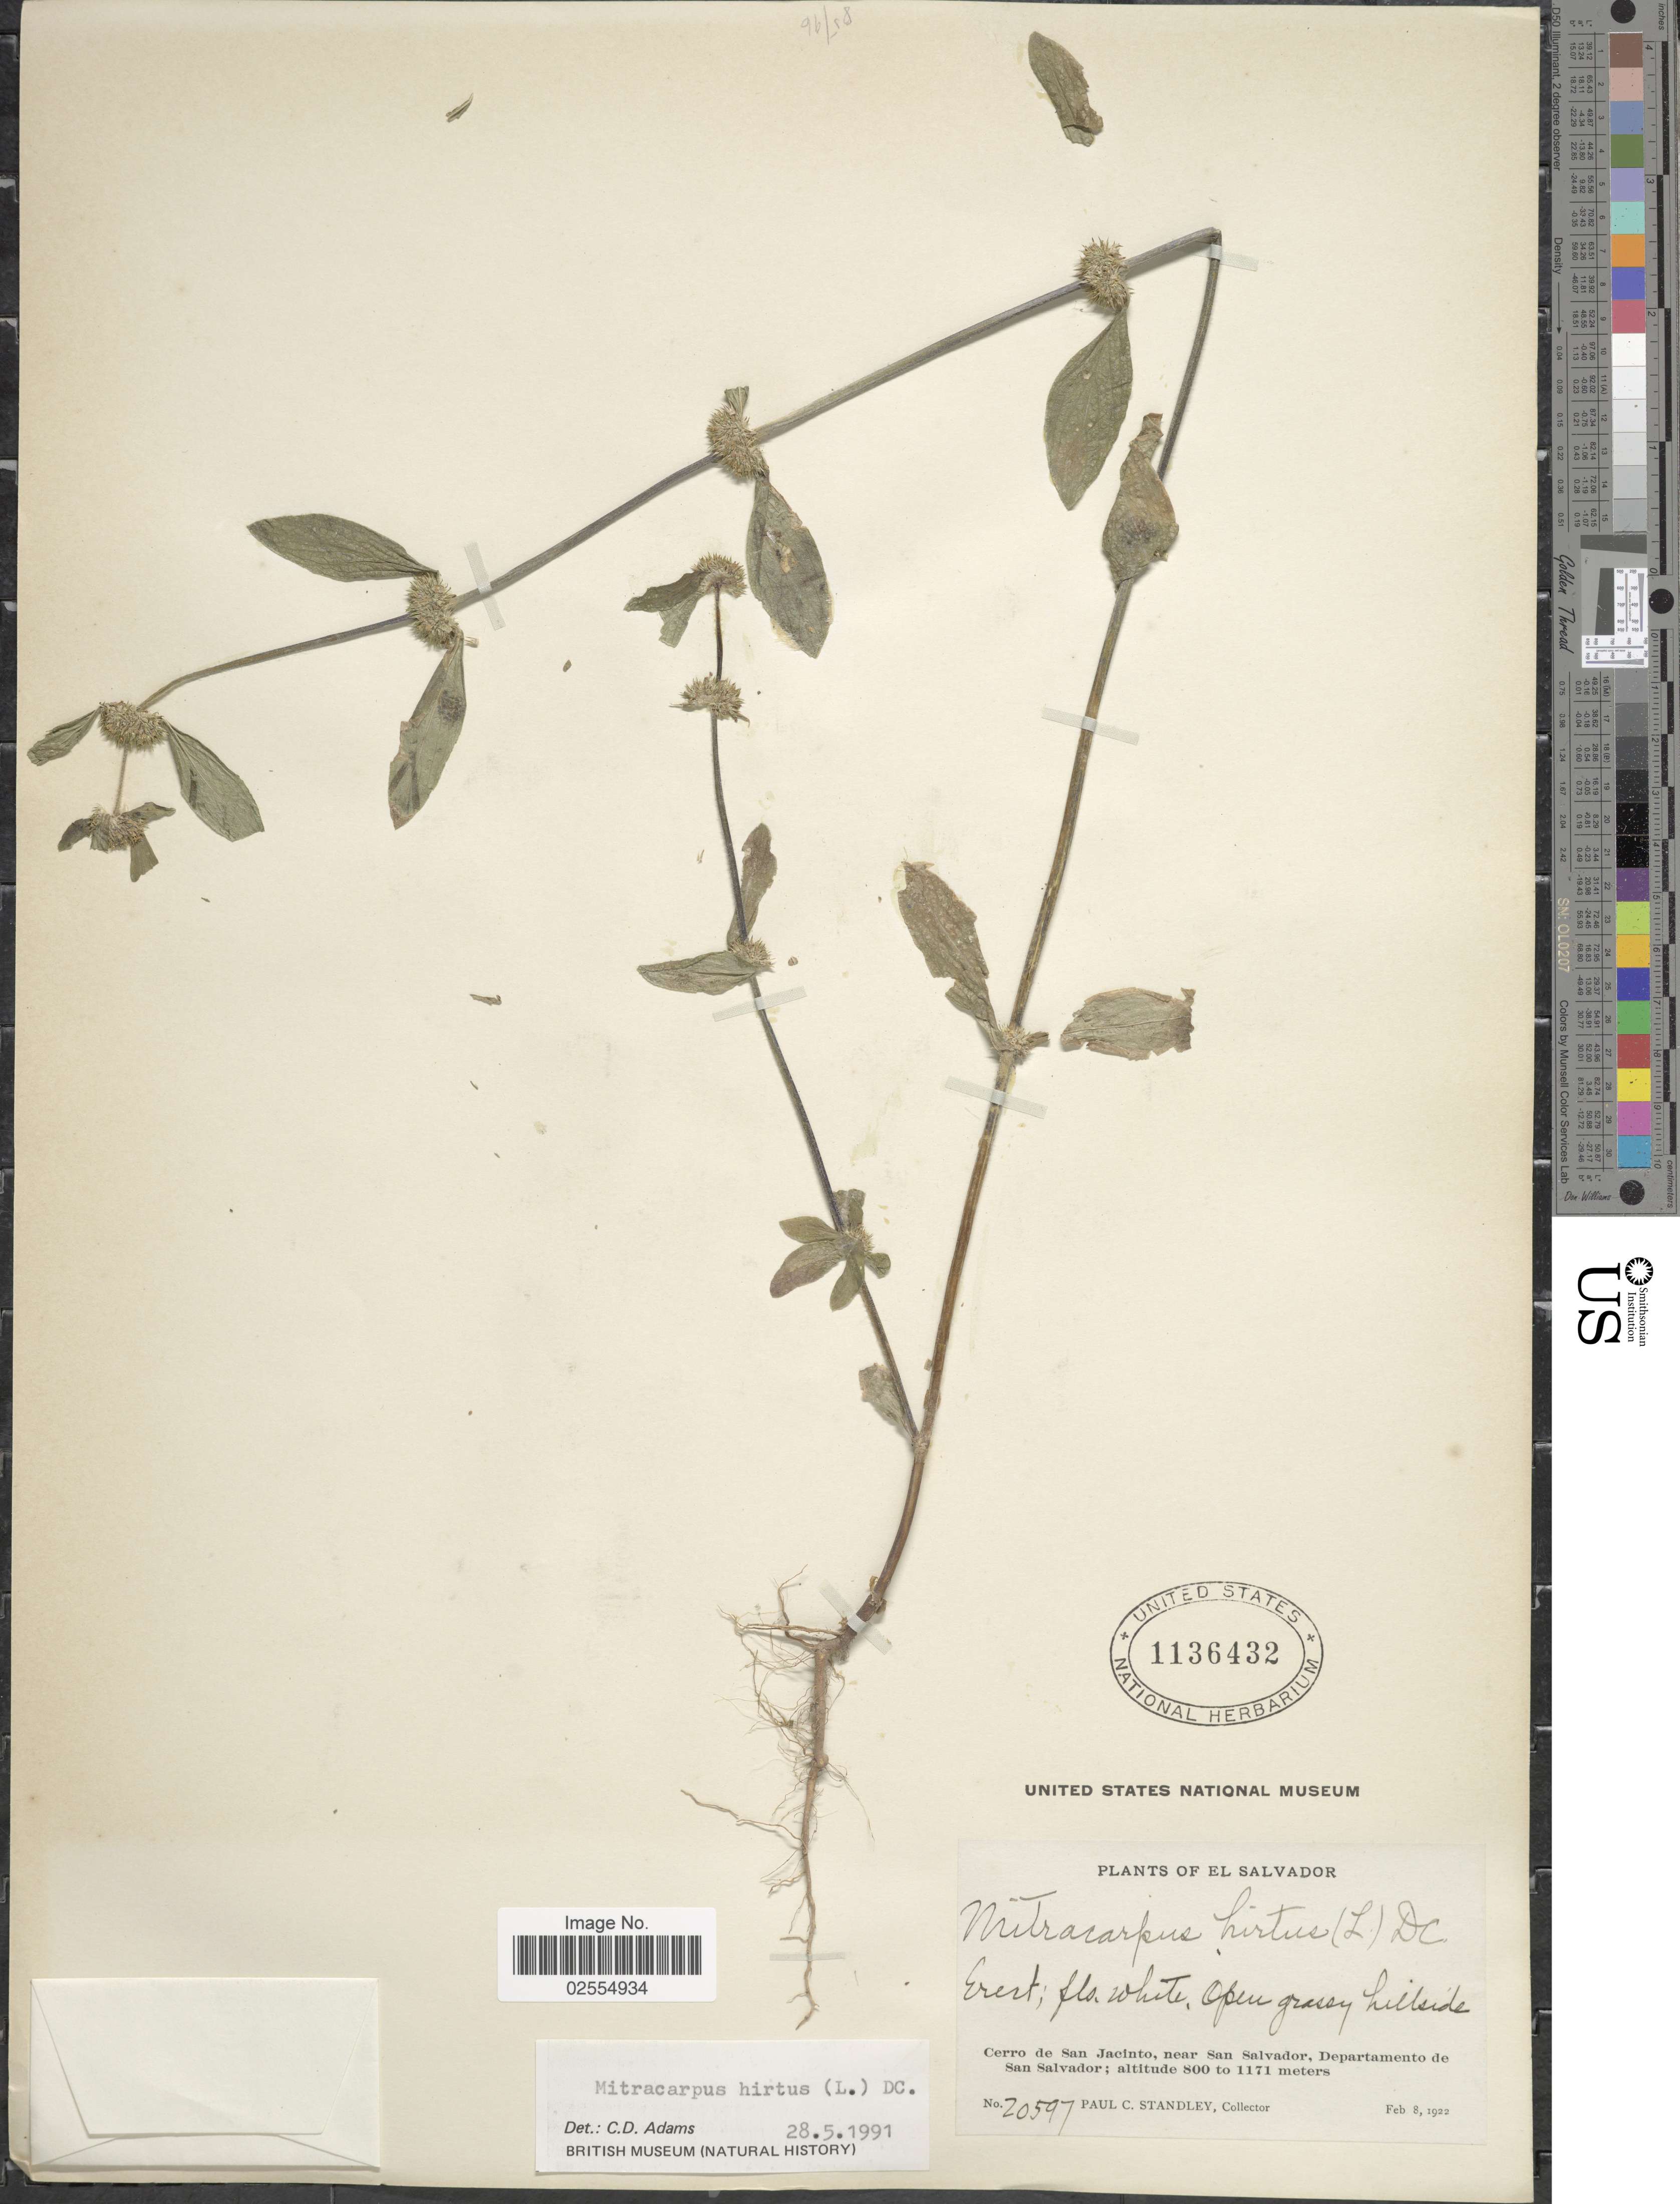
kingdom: Plantae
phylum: Tracheophyta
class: Magnoliopsida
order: Gentianales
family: Rubiaceae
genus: Mitracarpus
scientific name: Mitracarpus hirtus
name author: (L.) DC.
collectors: P. C. Standley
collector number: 20597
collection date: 1922-02-08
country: El Salvador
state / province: San Salvador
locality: Cerro de San Jacinto, near San Salvador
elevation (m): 800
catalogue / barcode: US 1136432